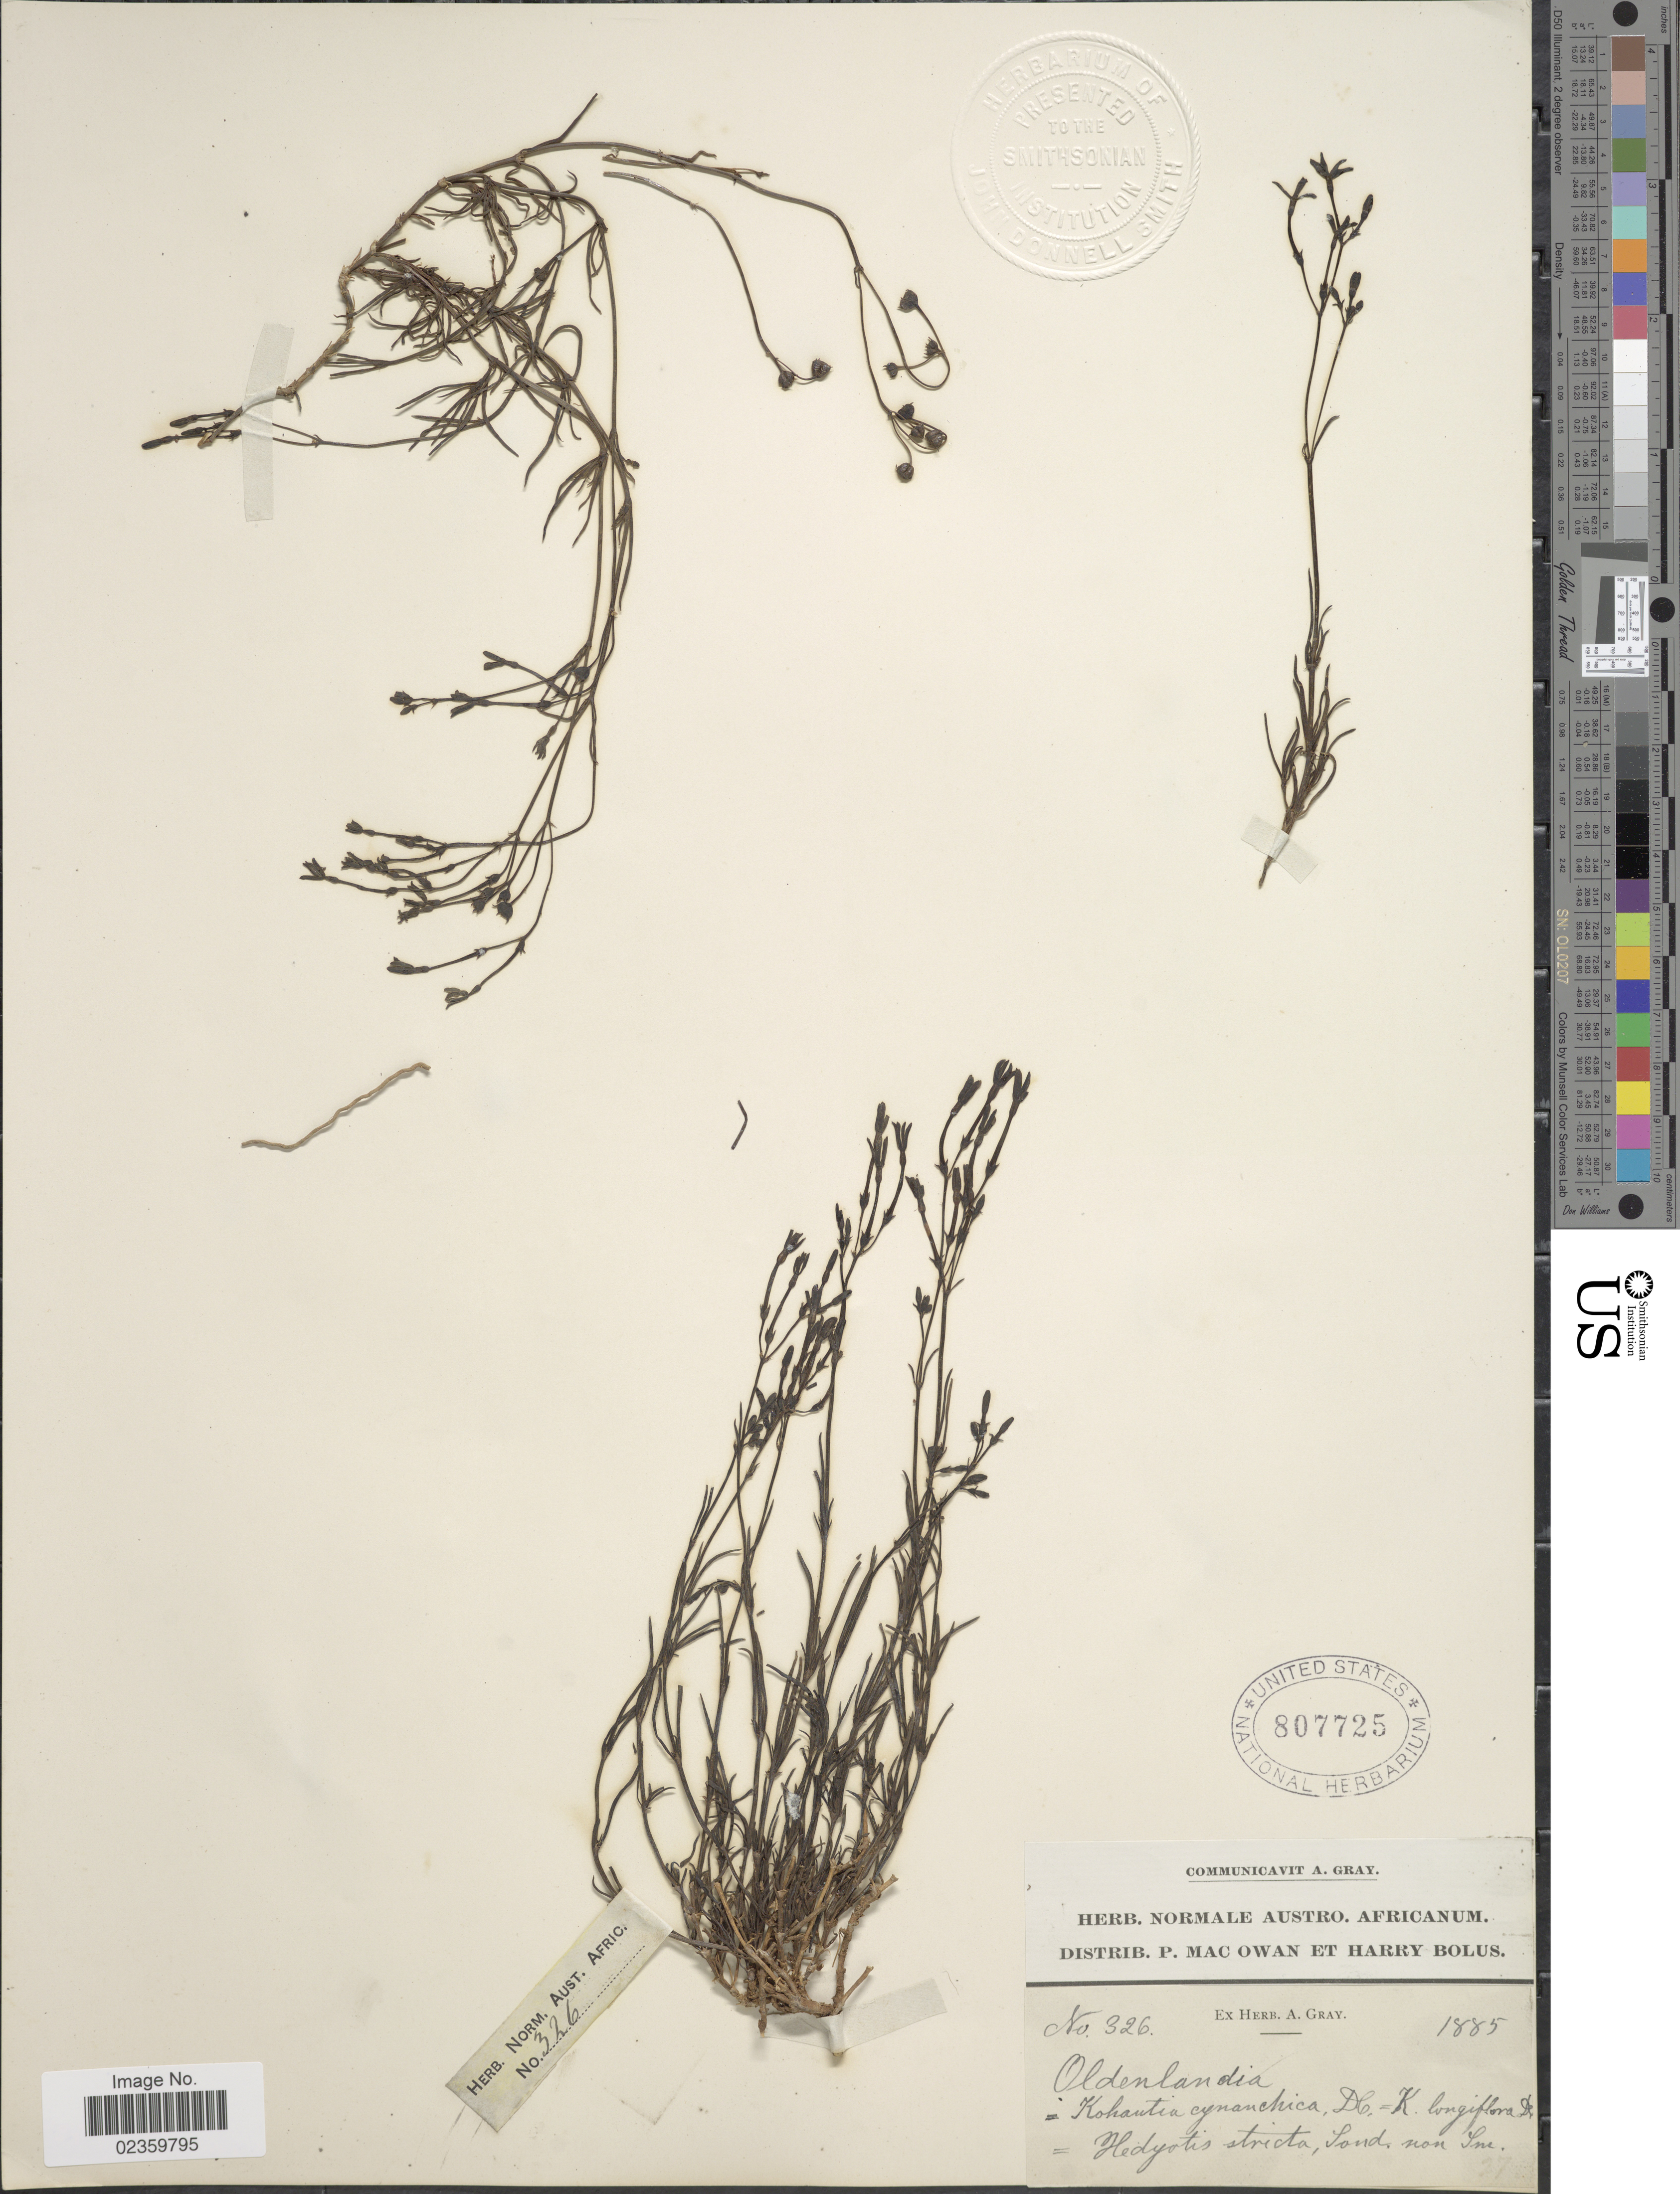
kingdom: Plantae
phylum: Tracheophyta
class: Magnoliopsida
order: Gentianales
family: Rubiaceae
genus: Kohautia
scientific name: Kohautia cynanchica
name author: DC.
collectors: ex Herb. A. Gray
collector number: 326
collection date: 1885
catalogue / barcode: US 807725